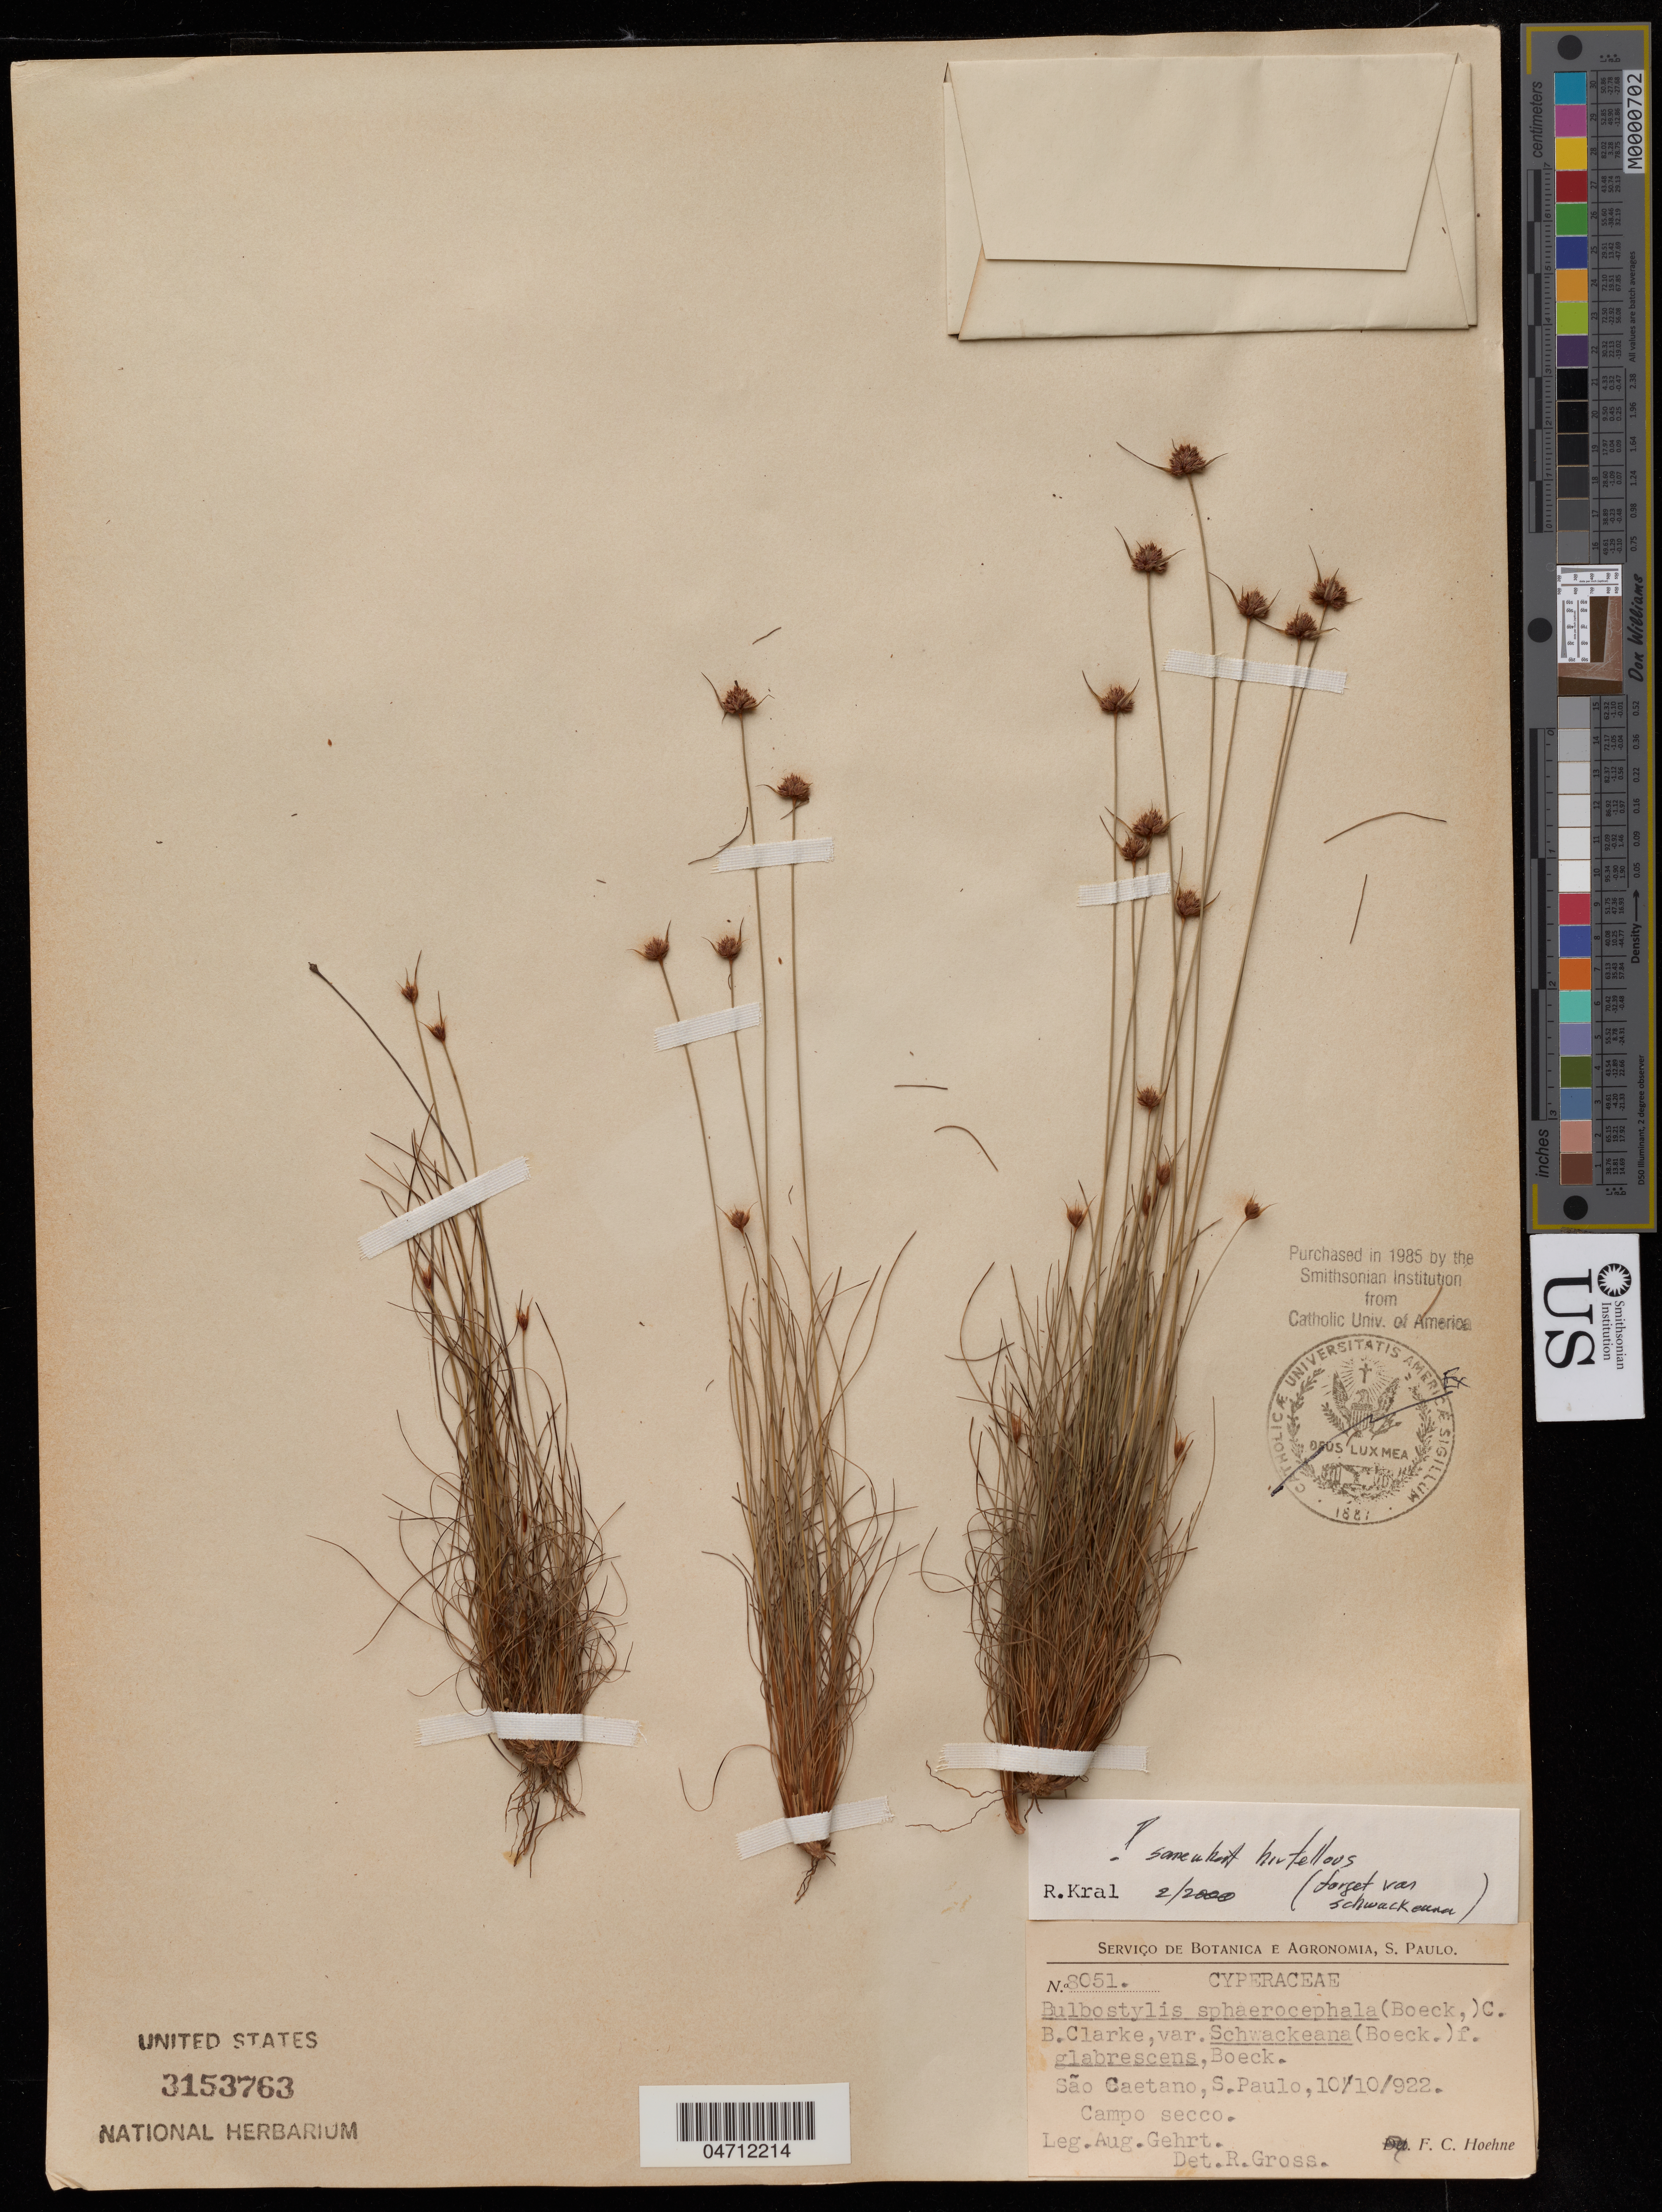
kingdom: Plantae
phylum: Tracheophyta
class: Liliopsida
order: Poales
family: Cyperaceae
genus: Bulbostylis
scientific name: Bulbostylis sphaerocephala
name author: (Boeckeler) Lindm.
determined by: Kral, Robert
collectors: A. Gehrt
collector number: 8051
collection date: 1922-10-10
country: Brazil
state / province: São Paulo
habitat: Campo secco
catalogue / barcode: US 3153763